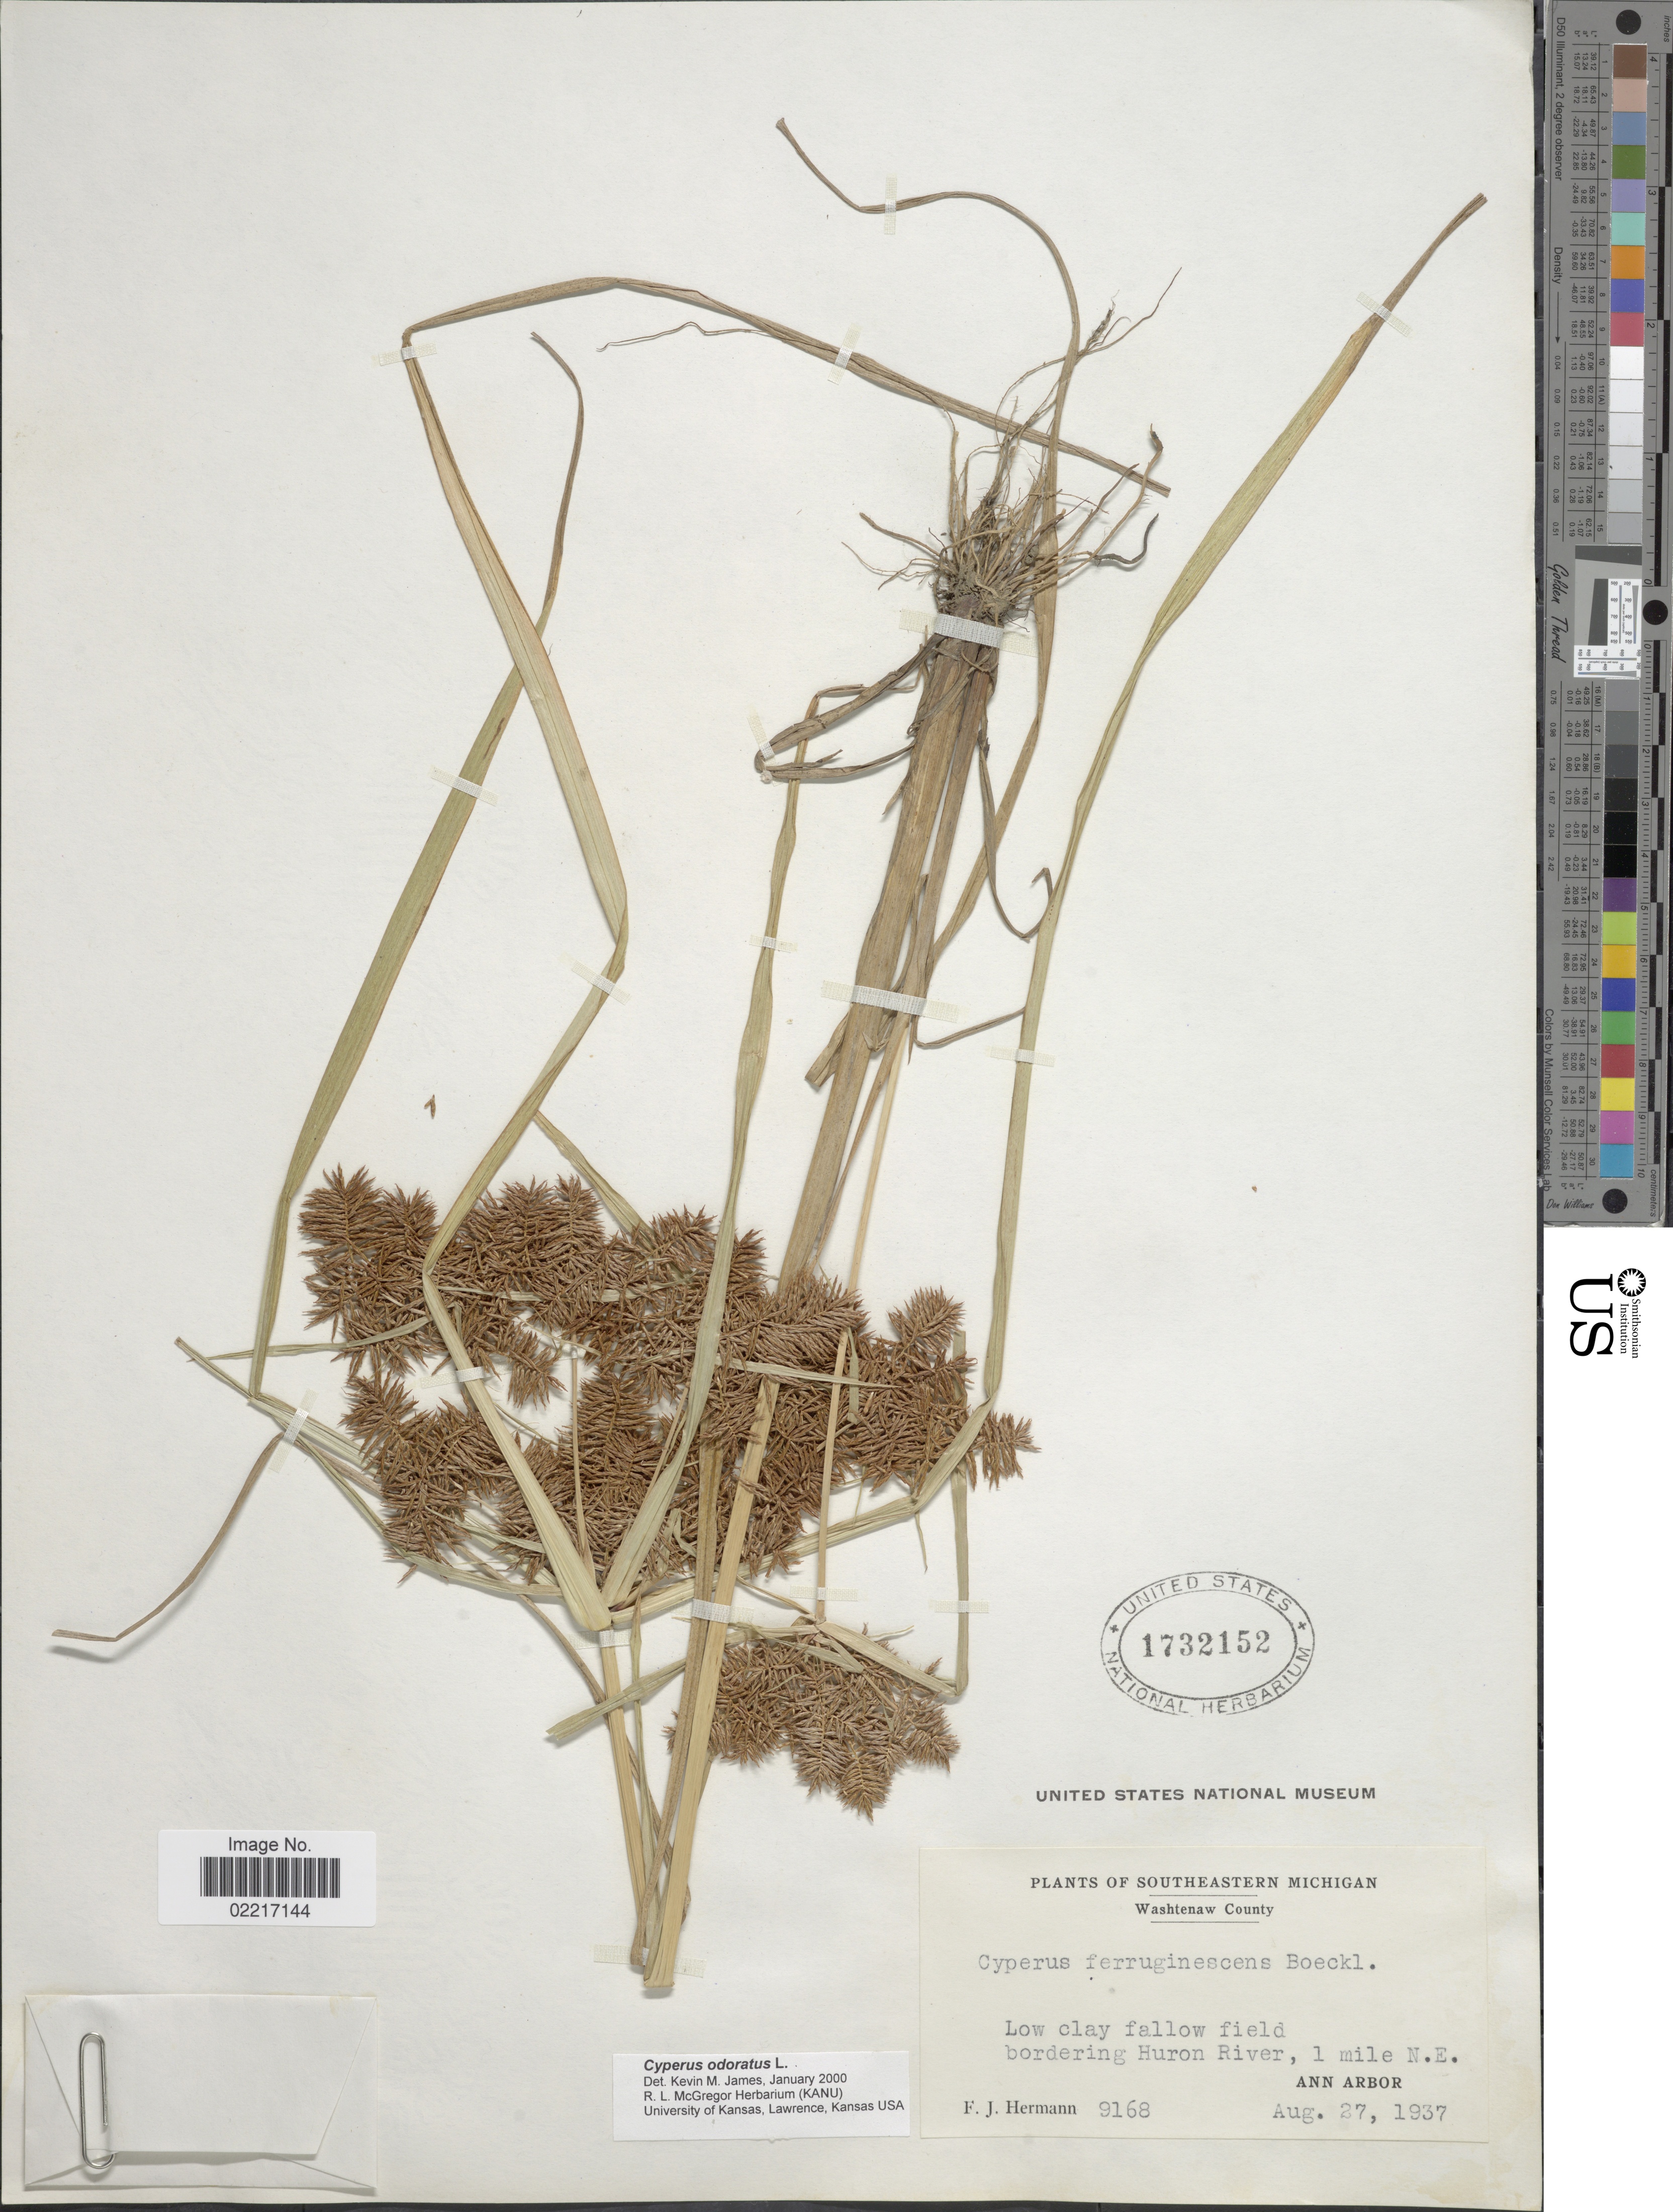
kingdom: Plantae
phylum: Tracheophyta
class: Liliopsida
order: Poales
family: Cyperaceae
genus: Cyperus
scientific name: Cyperus odoratus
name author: L.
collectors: F. J. Hermann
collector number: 9168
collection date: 1937-08-27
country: United States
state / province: Michigan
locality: Southeastern Michigan, low caly fallow field, bordering Huron River, 1 mile N.E. Ann Arbor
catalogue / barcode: US 1732152